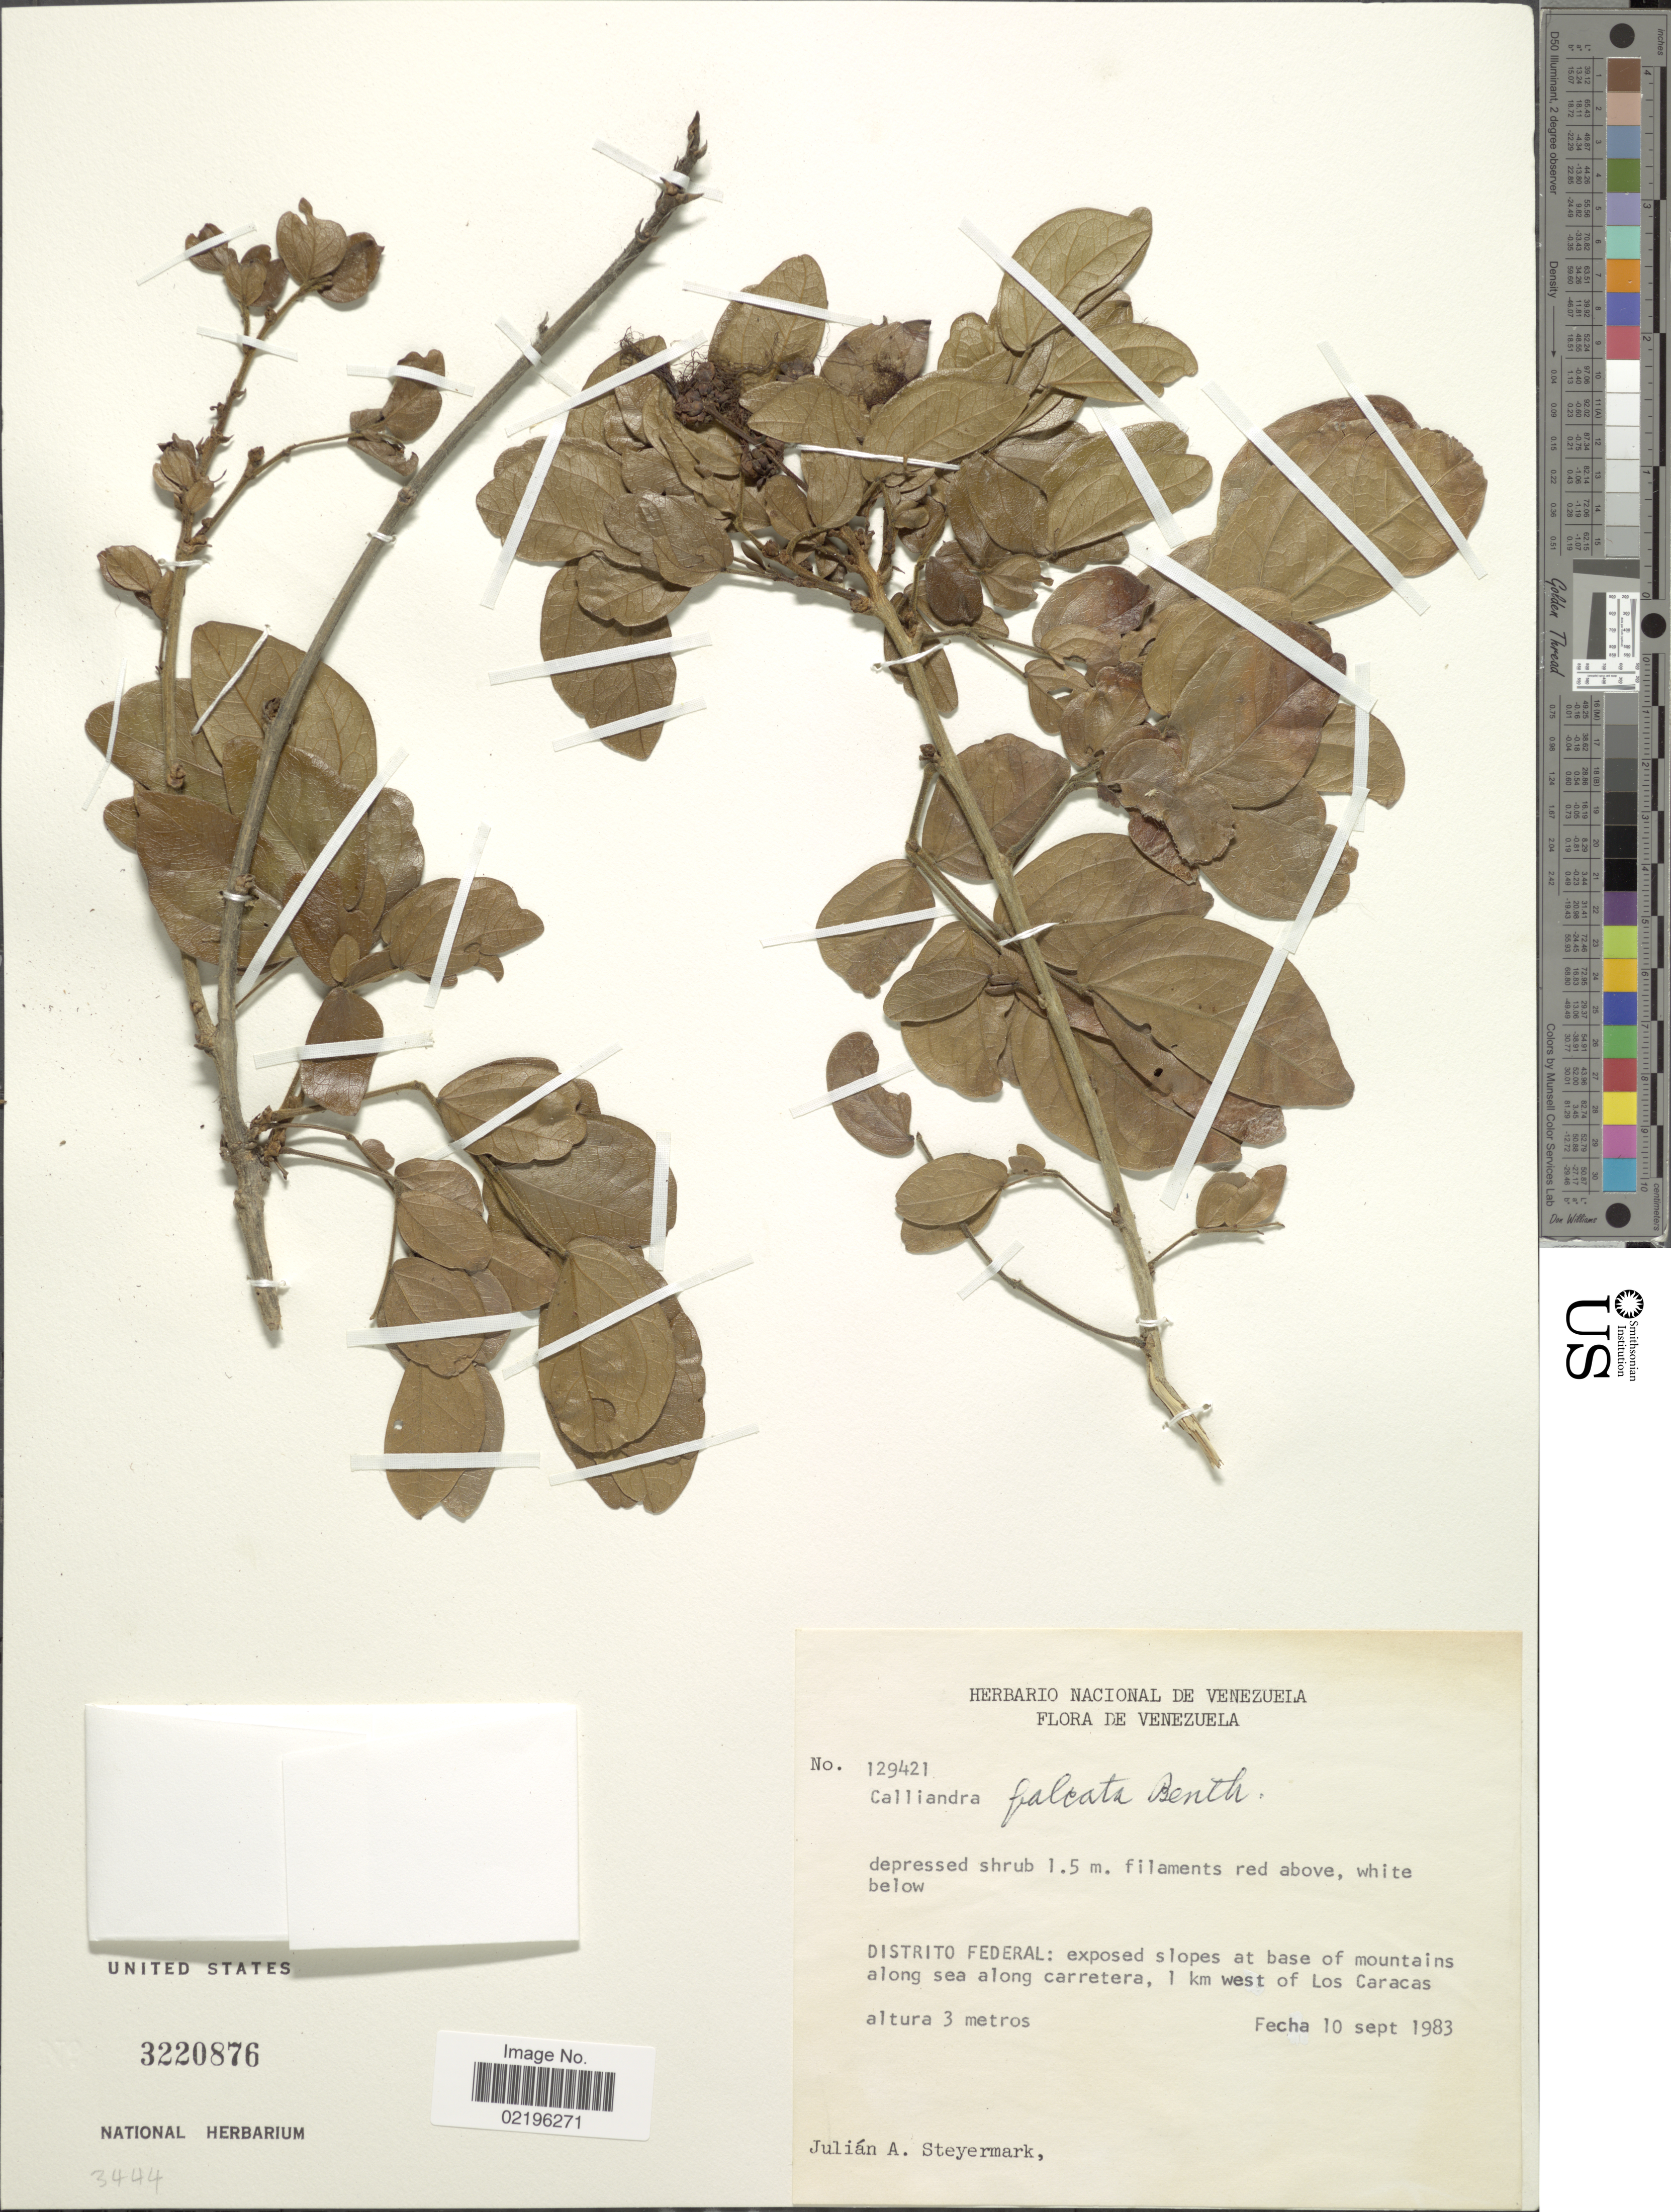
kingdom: Plantae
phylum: Tracheophyta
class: Magnoliopsida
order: Fabales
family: Fabaceae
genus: Calliandra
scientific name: Calliandra falcata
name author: Benth.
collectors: J. Steyermark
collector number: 129421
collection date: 1983-09-10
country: Venezuela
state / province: Distrito Federal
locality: Distrito Federal: exposed slopes at base of mountains along sea along carretera, 1 km west of Los Caracas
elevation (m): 3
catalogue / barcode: US 3220876